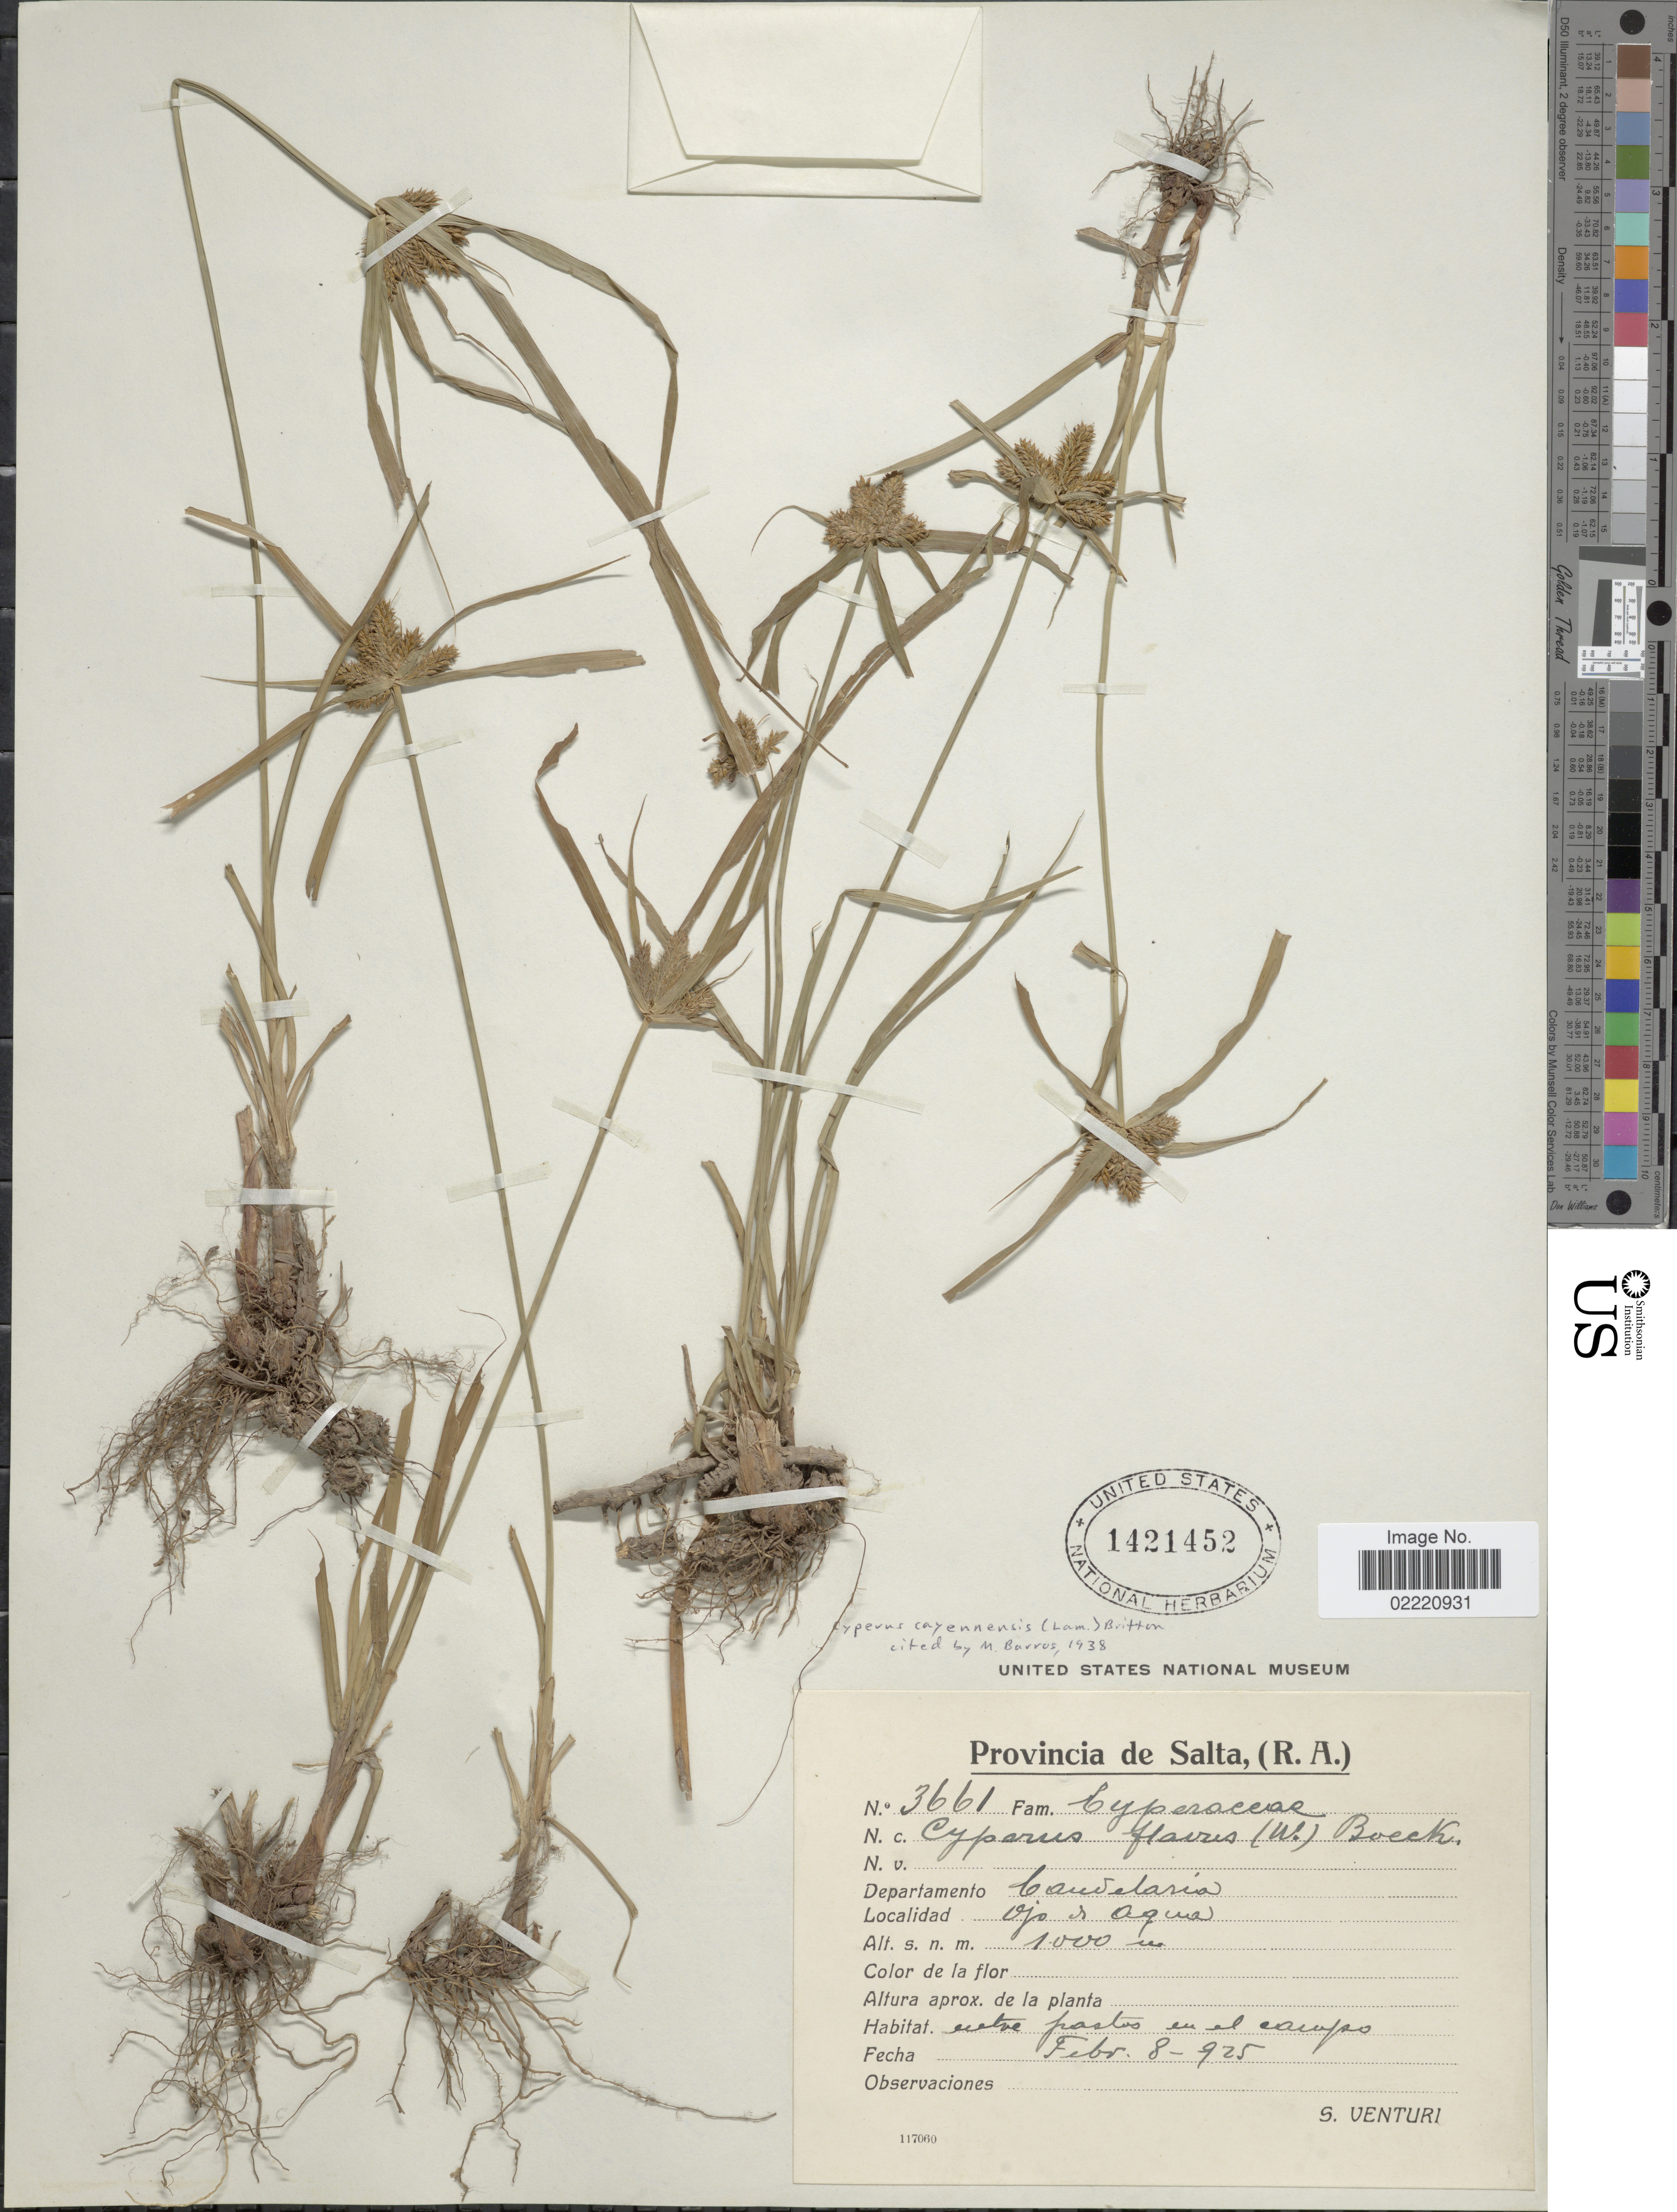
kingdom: Plantae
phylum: Tracheophyta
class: Liliopsida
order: Poales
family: Cyperaceae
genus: Cyperus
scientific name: Cyperus aggregatus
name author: (Willd.) Endl.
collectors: S. Venturi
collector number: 3661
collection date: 1925-02-08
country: Argentina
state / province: Salta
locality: (R.A.), Departamento Candelaria, Ojo de Agua, entre pasto en el campo.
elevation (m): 1000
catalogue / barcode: US 1421452